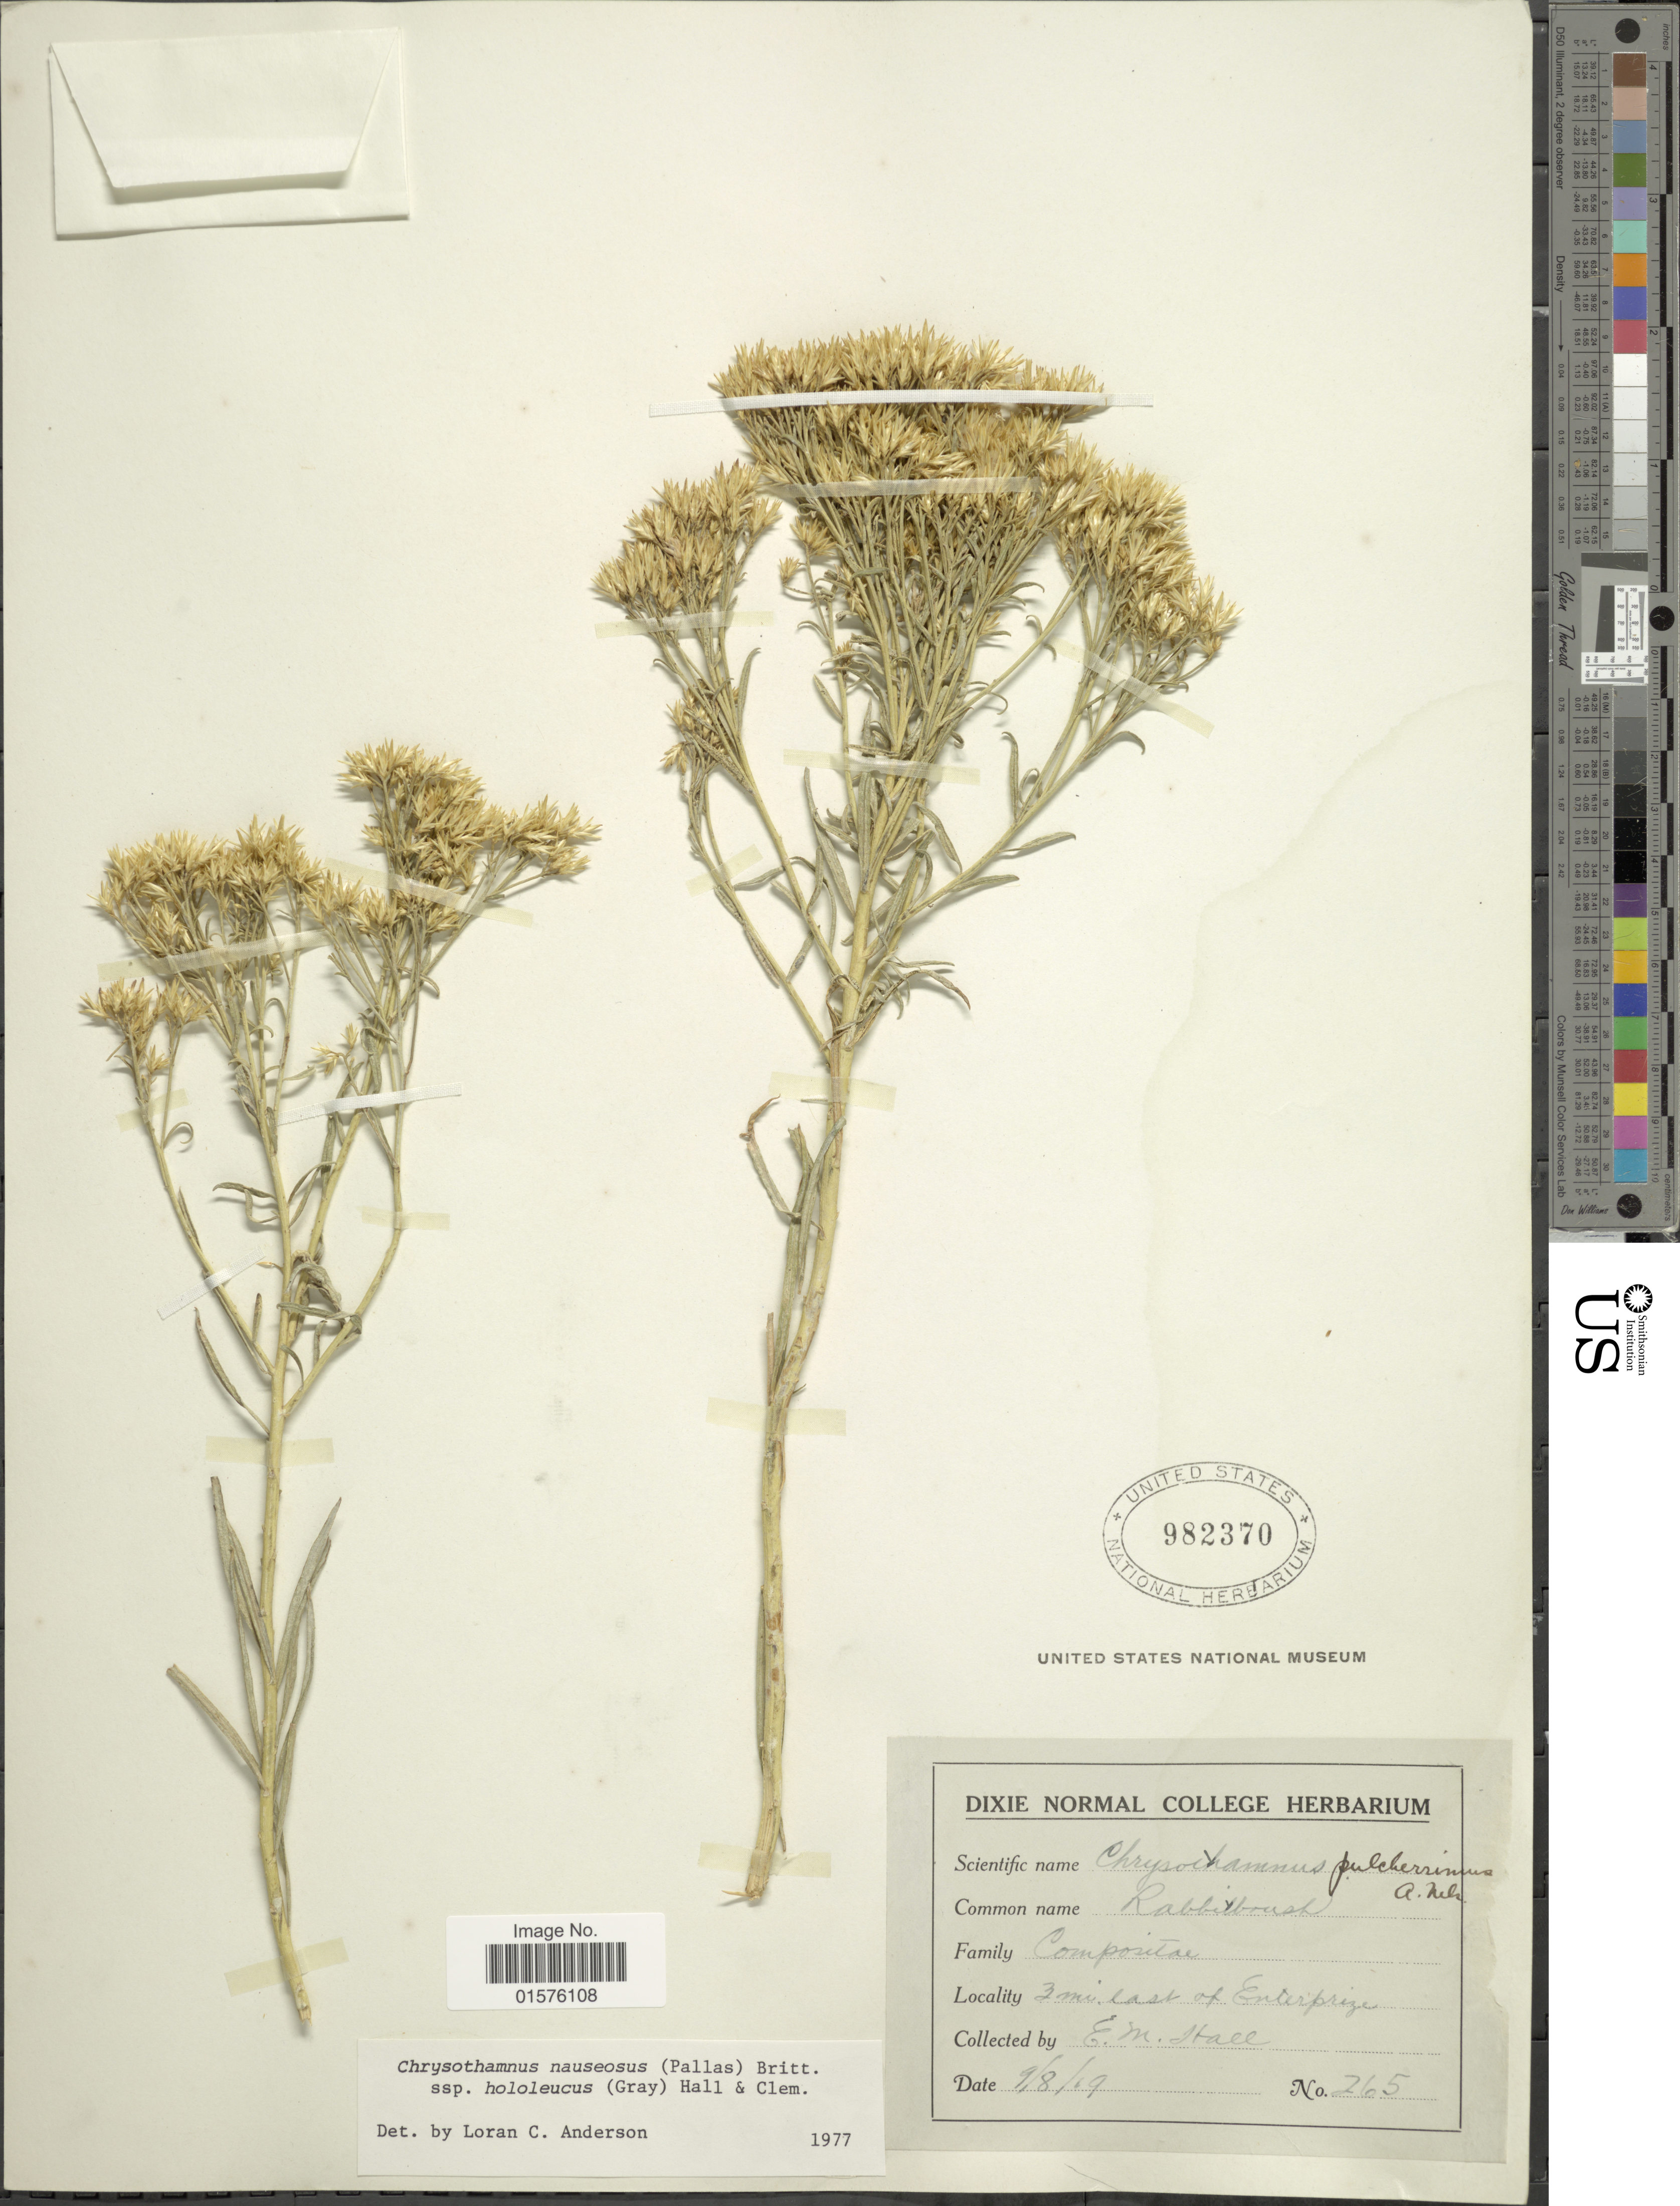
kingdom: Plantae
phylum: Tracheophyta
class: Magnoliopsida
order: Asterales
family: Asteraceae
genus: Ericameria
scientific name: Ericameria nauseosa var. hololeuca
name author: (A. Gray) G.L. Nesom & G.I. Baird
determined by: Urbatsch, Lowell E., Curator (LSU), Louisiana State University (UNITED STATES)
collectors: E. Hall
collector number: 265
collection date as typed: Transcribed d/m/y: 8/9/19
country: United States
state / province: Utah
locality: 3 mi. east of Enterspringe.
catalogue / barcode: US 982370